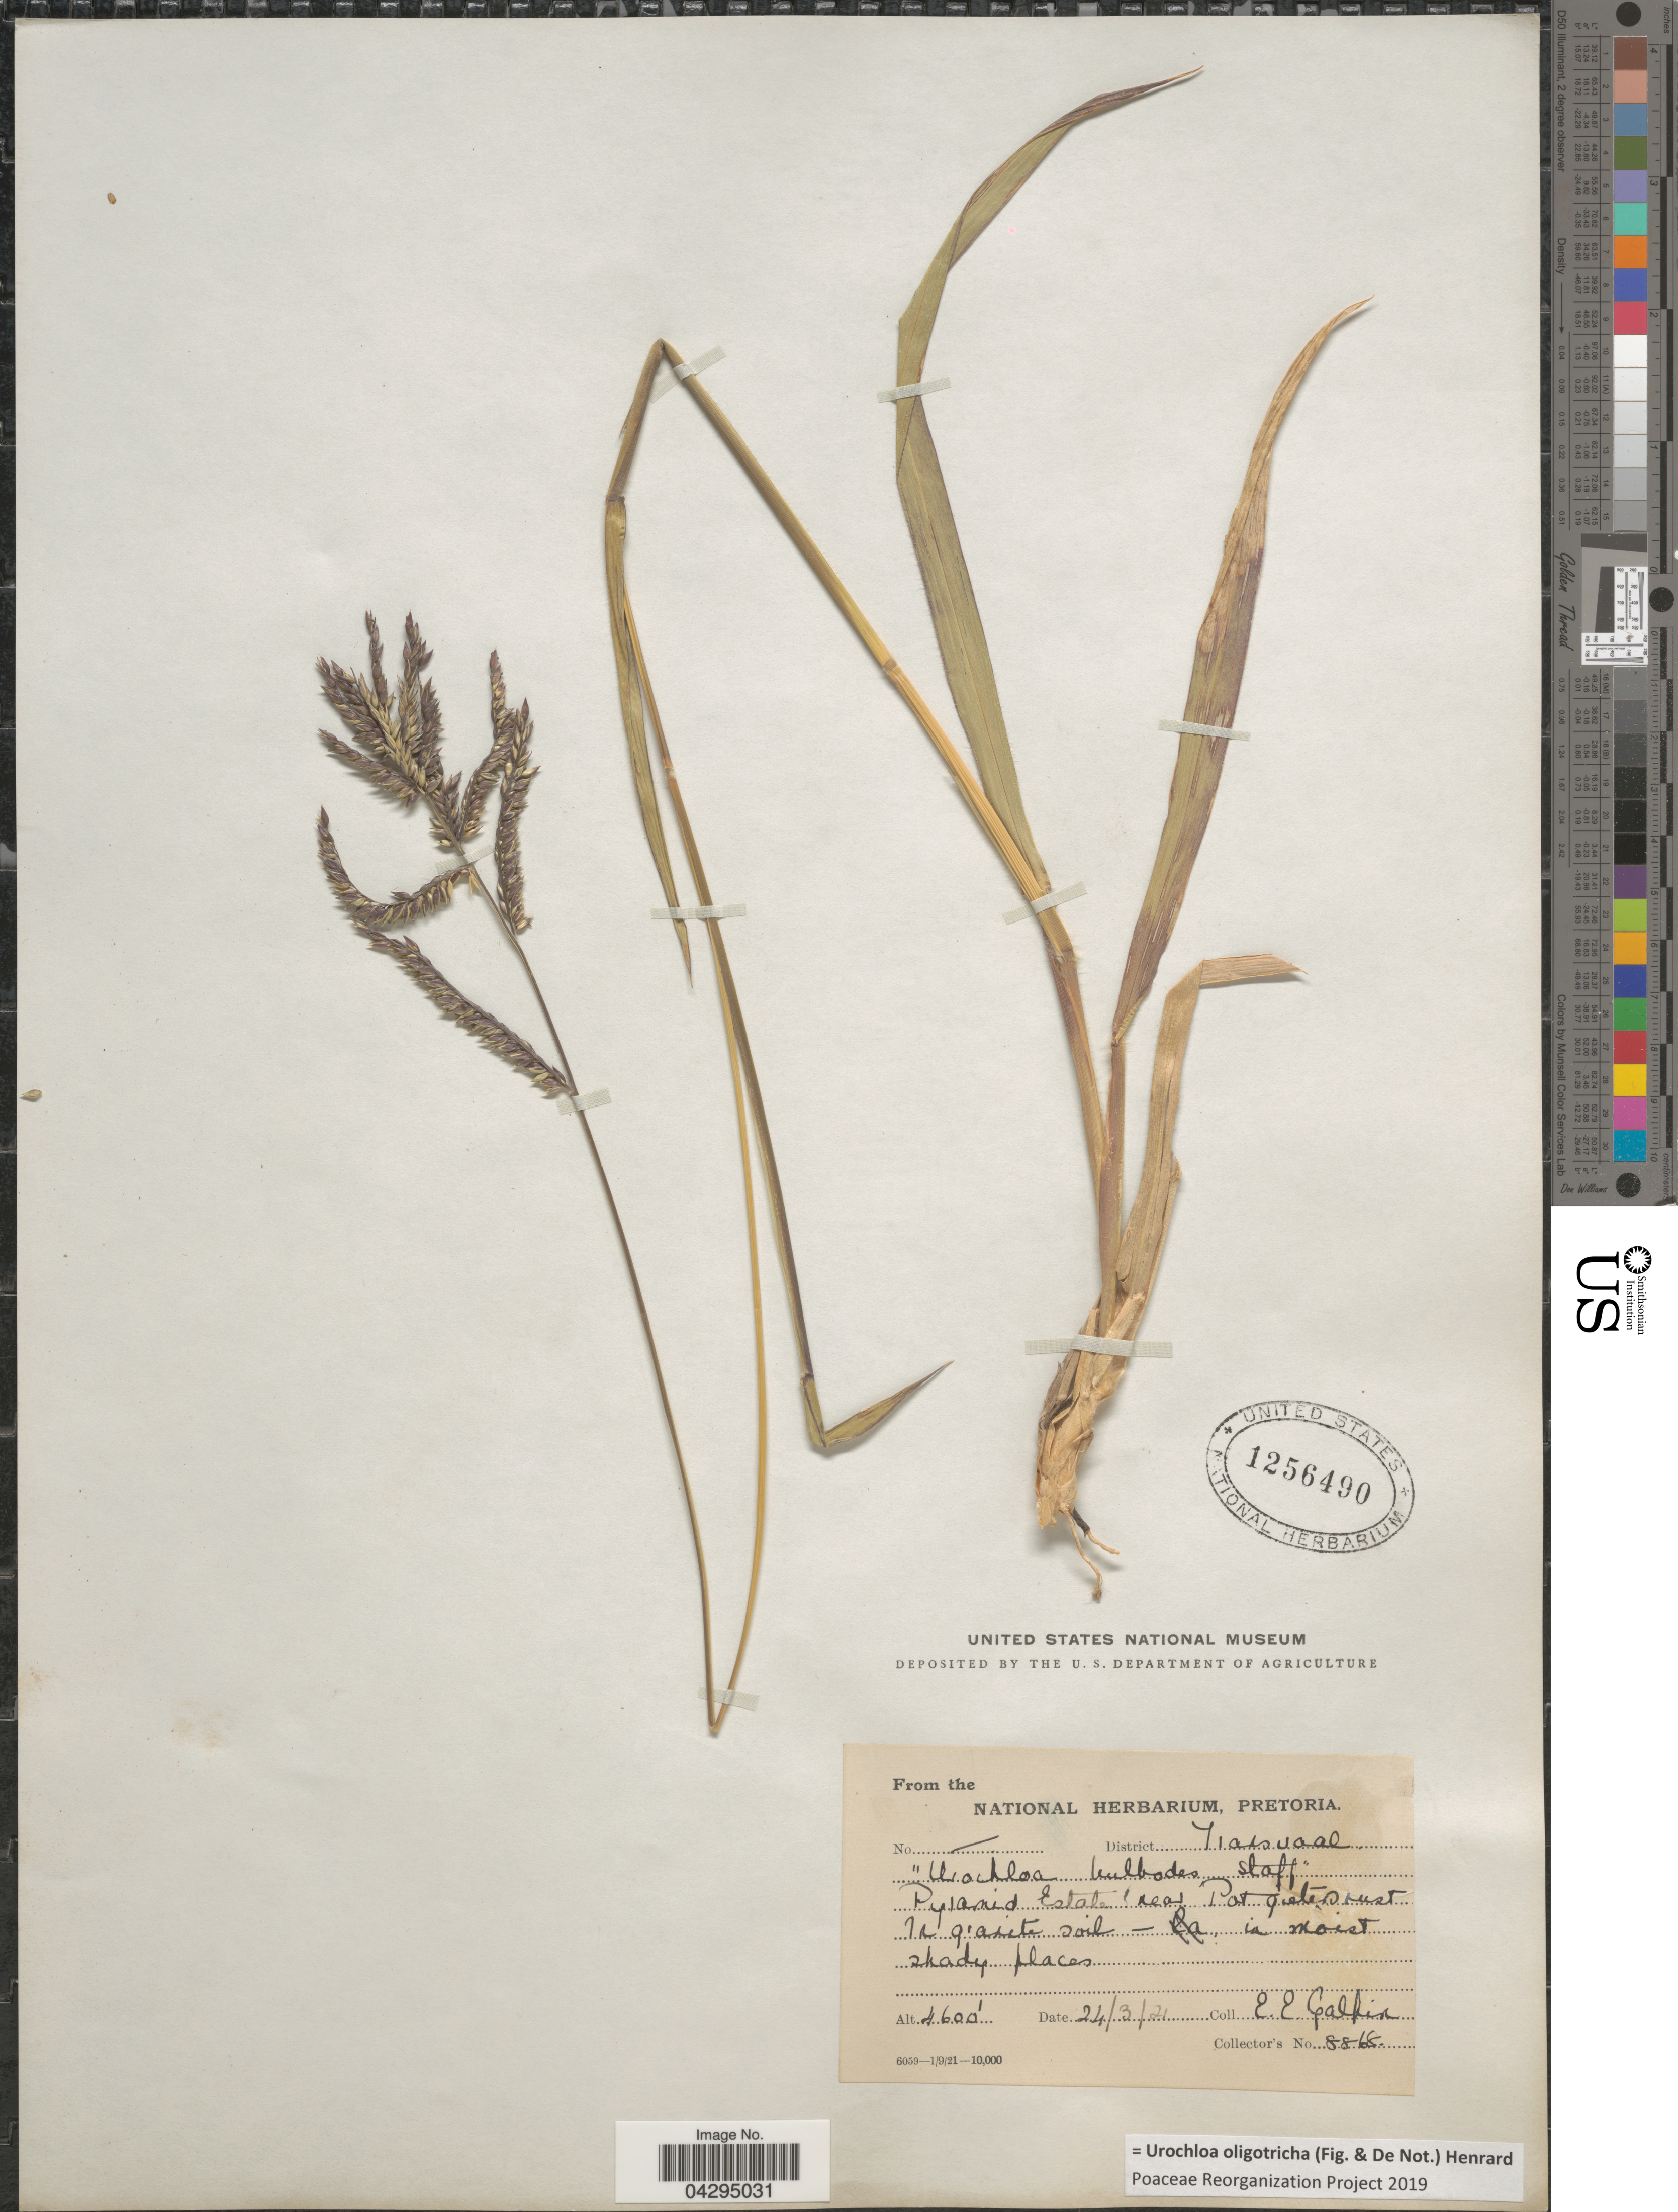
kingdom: Plantae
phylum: Tracheophyta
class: Liliopsida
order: Poales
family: Poaceae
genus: Urochloa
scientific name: Urochloa oligotricha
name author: (Fig. & De Not.) Henr.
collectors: E. Galpin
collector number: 8868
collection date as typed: Transcribed d/m/y: 24/3/21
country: South Africa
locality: District Transvaal. Pyramid Estate near Port [illegible text].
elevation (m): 1402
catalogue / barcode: US 1256490